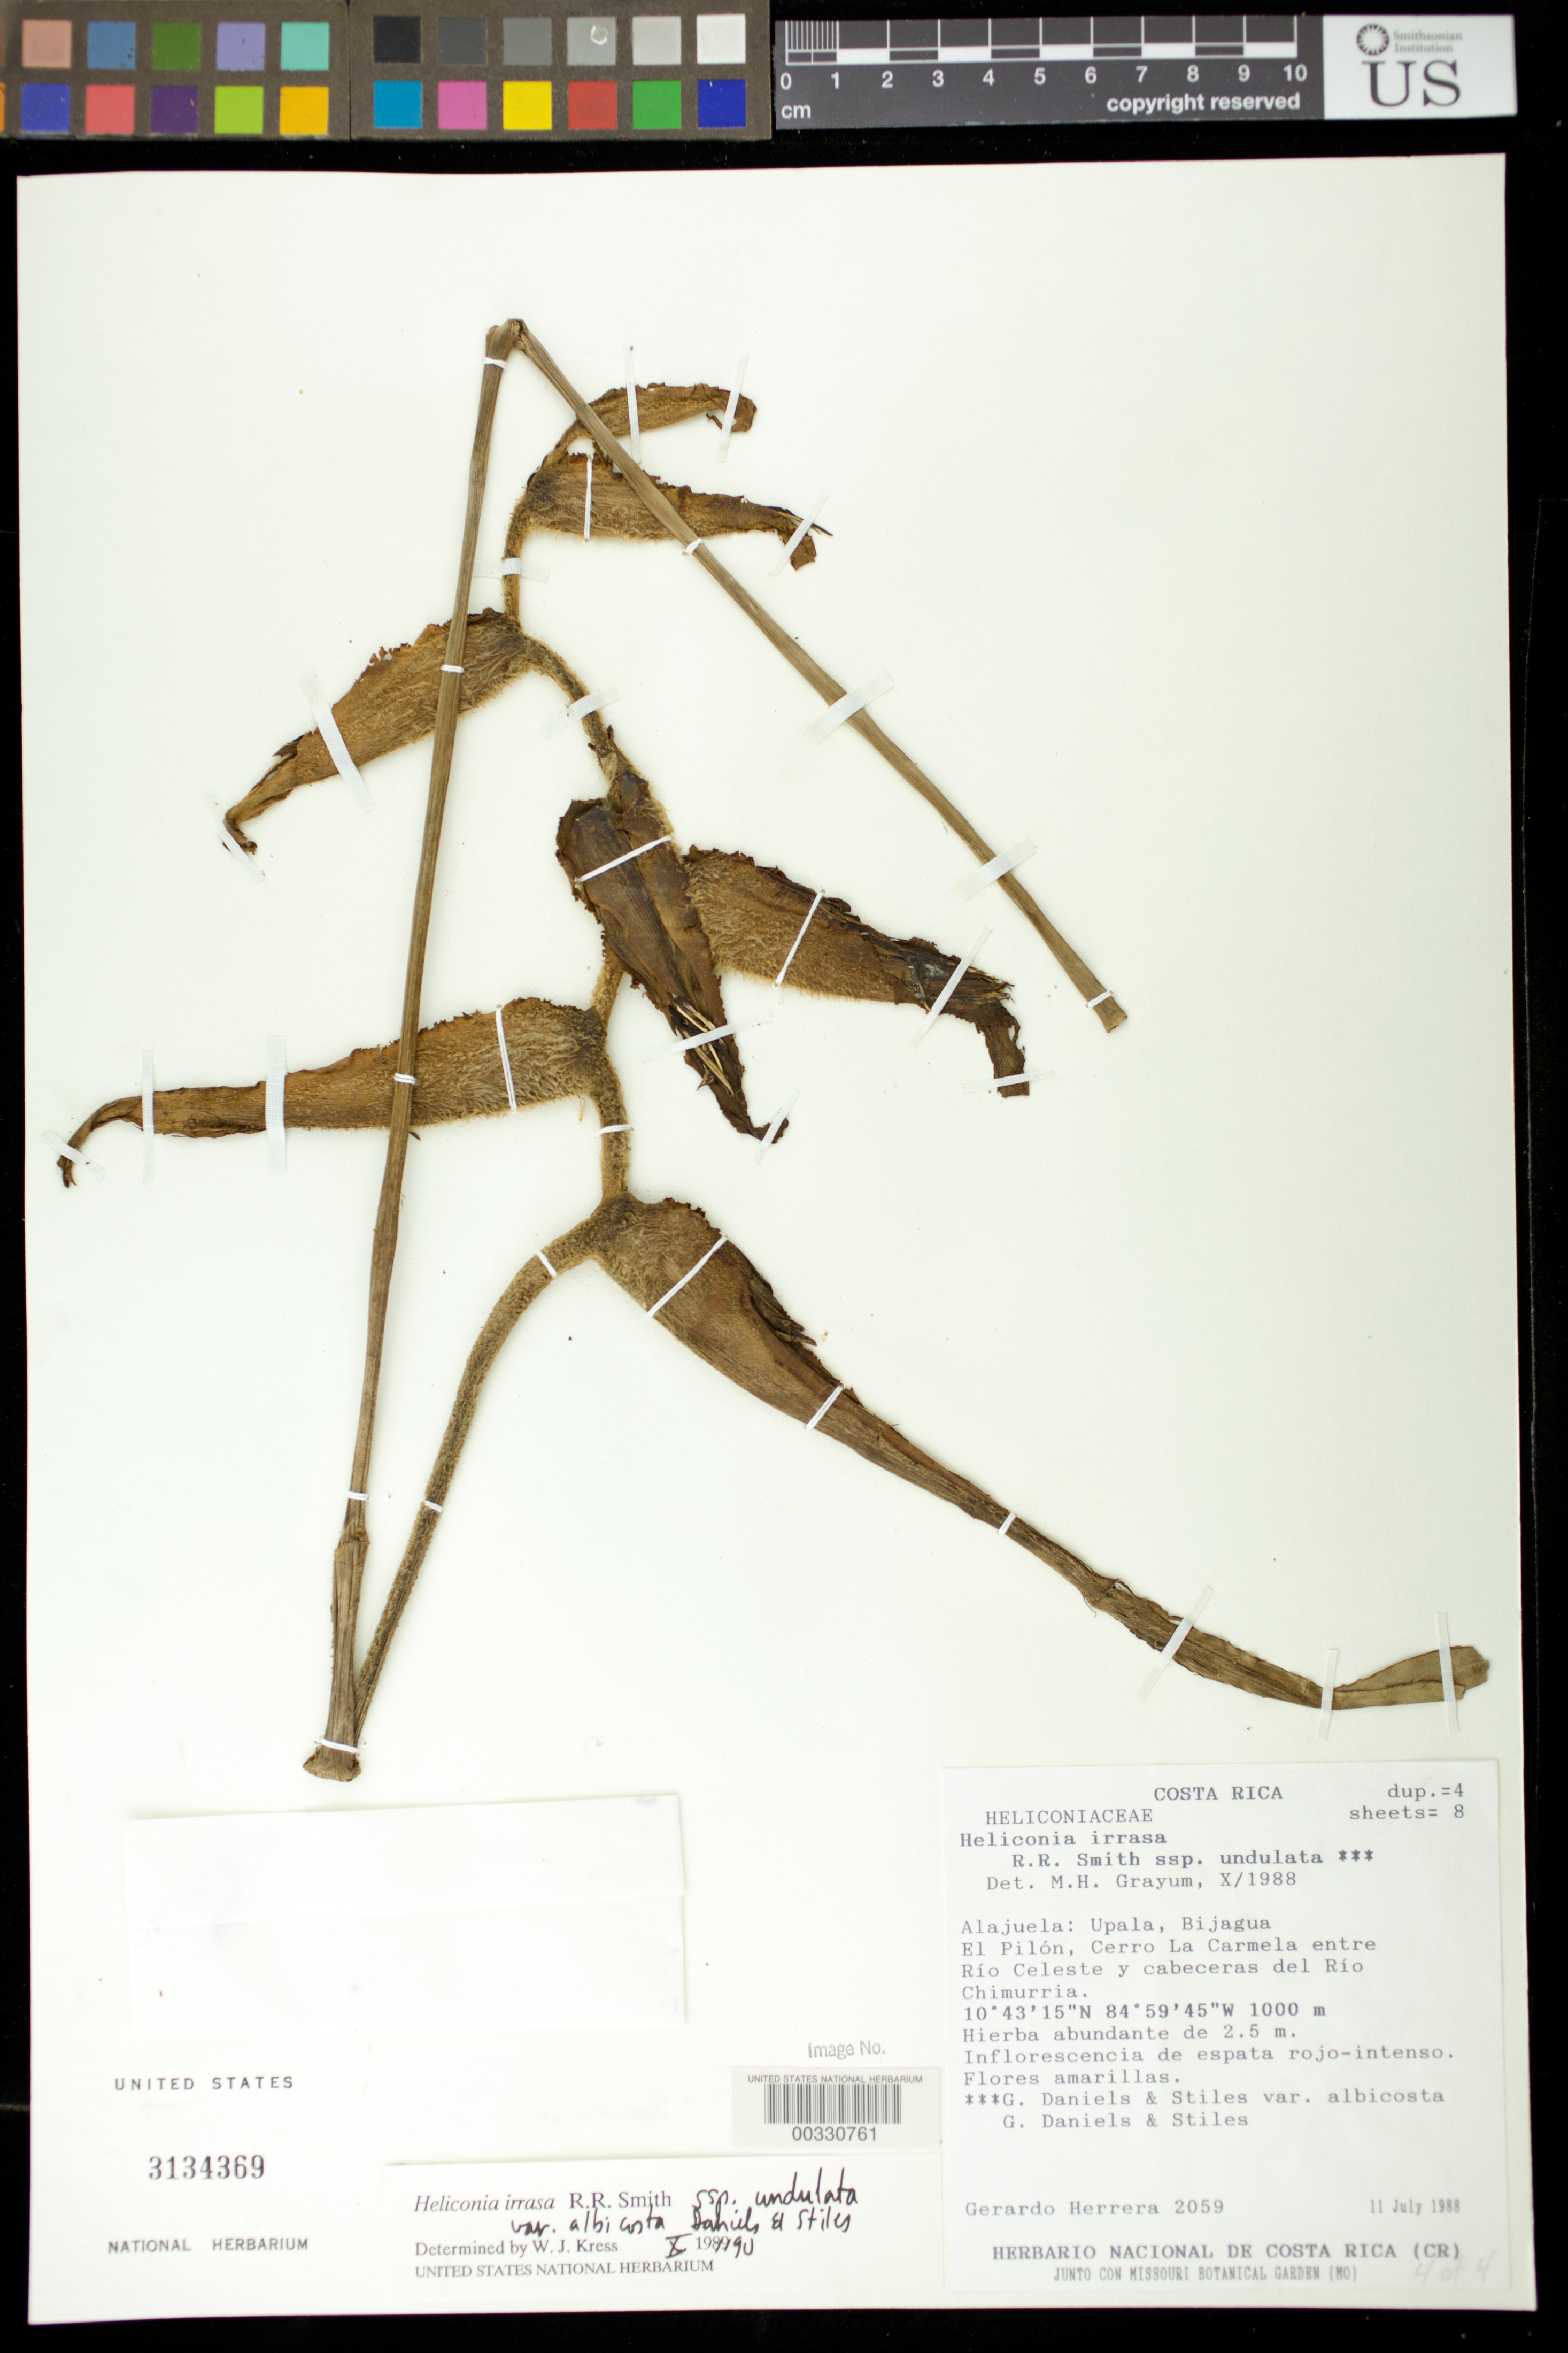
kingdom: Plantae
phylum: Tracheophyta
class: Liliopsida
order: Zingiberales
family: Heliconiaceae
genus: Heliconia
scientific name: Heliconia irrasa var. albicosta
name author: G.S. Daniels & F.G. Stiles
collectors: G. Herrera Ch.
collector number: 2059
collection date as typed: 11 Jul 1988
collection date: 1988-07-11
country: Costa Rica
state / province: Alajuela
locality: Upala, Bijagua El Pilon, Cerro La Carmela between Rio Celeste and chief city of Rio Chimurria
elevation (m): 1000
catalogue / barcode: US 3134369